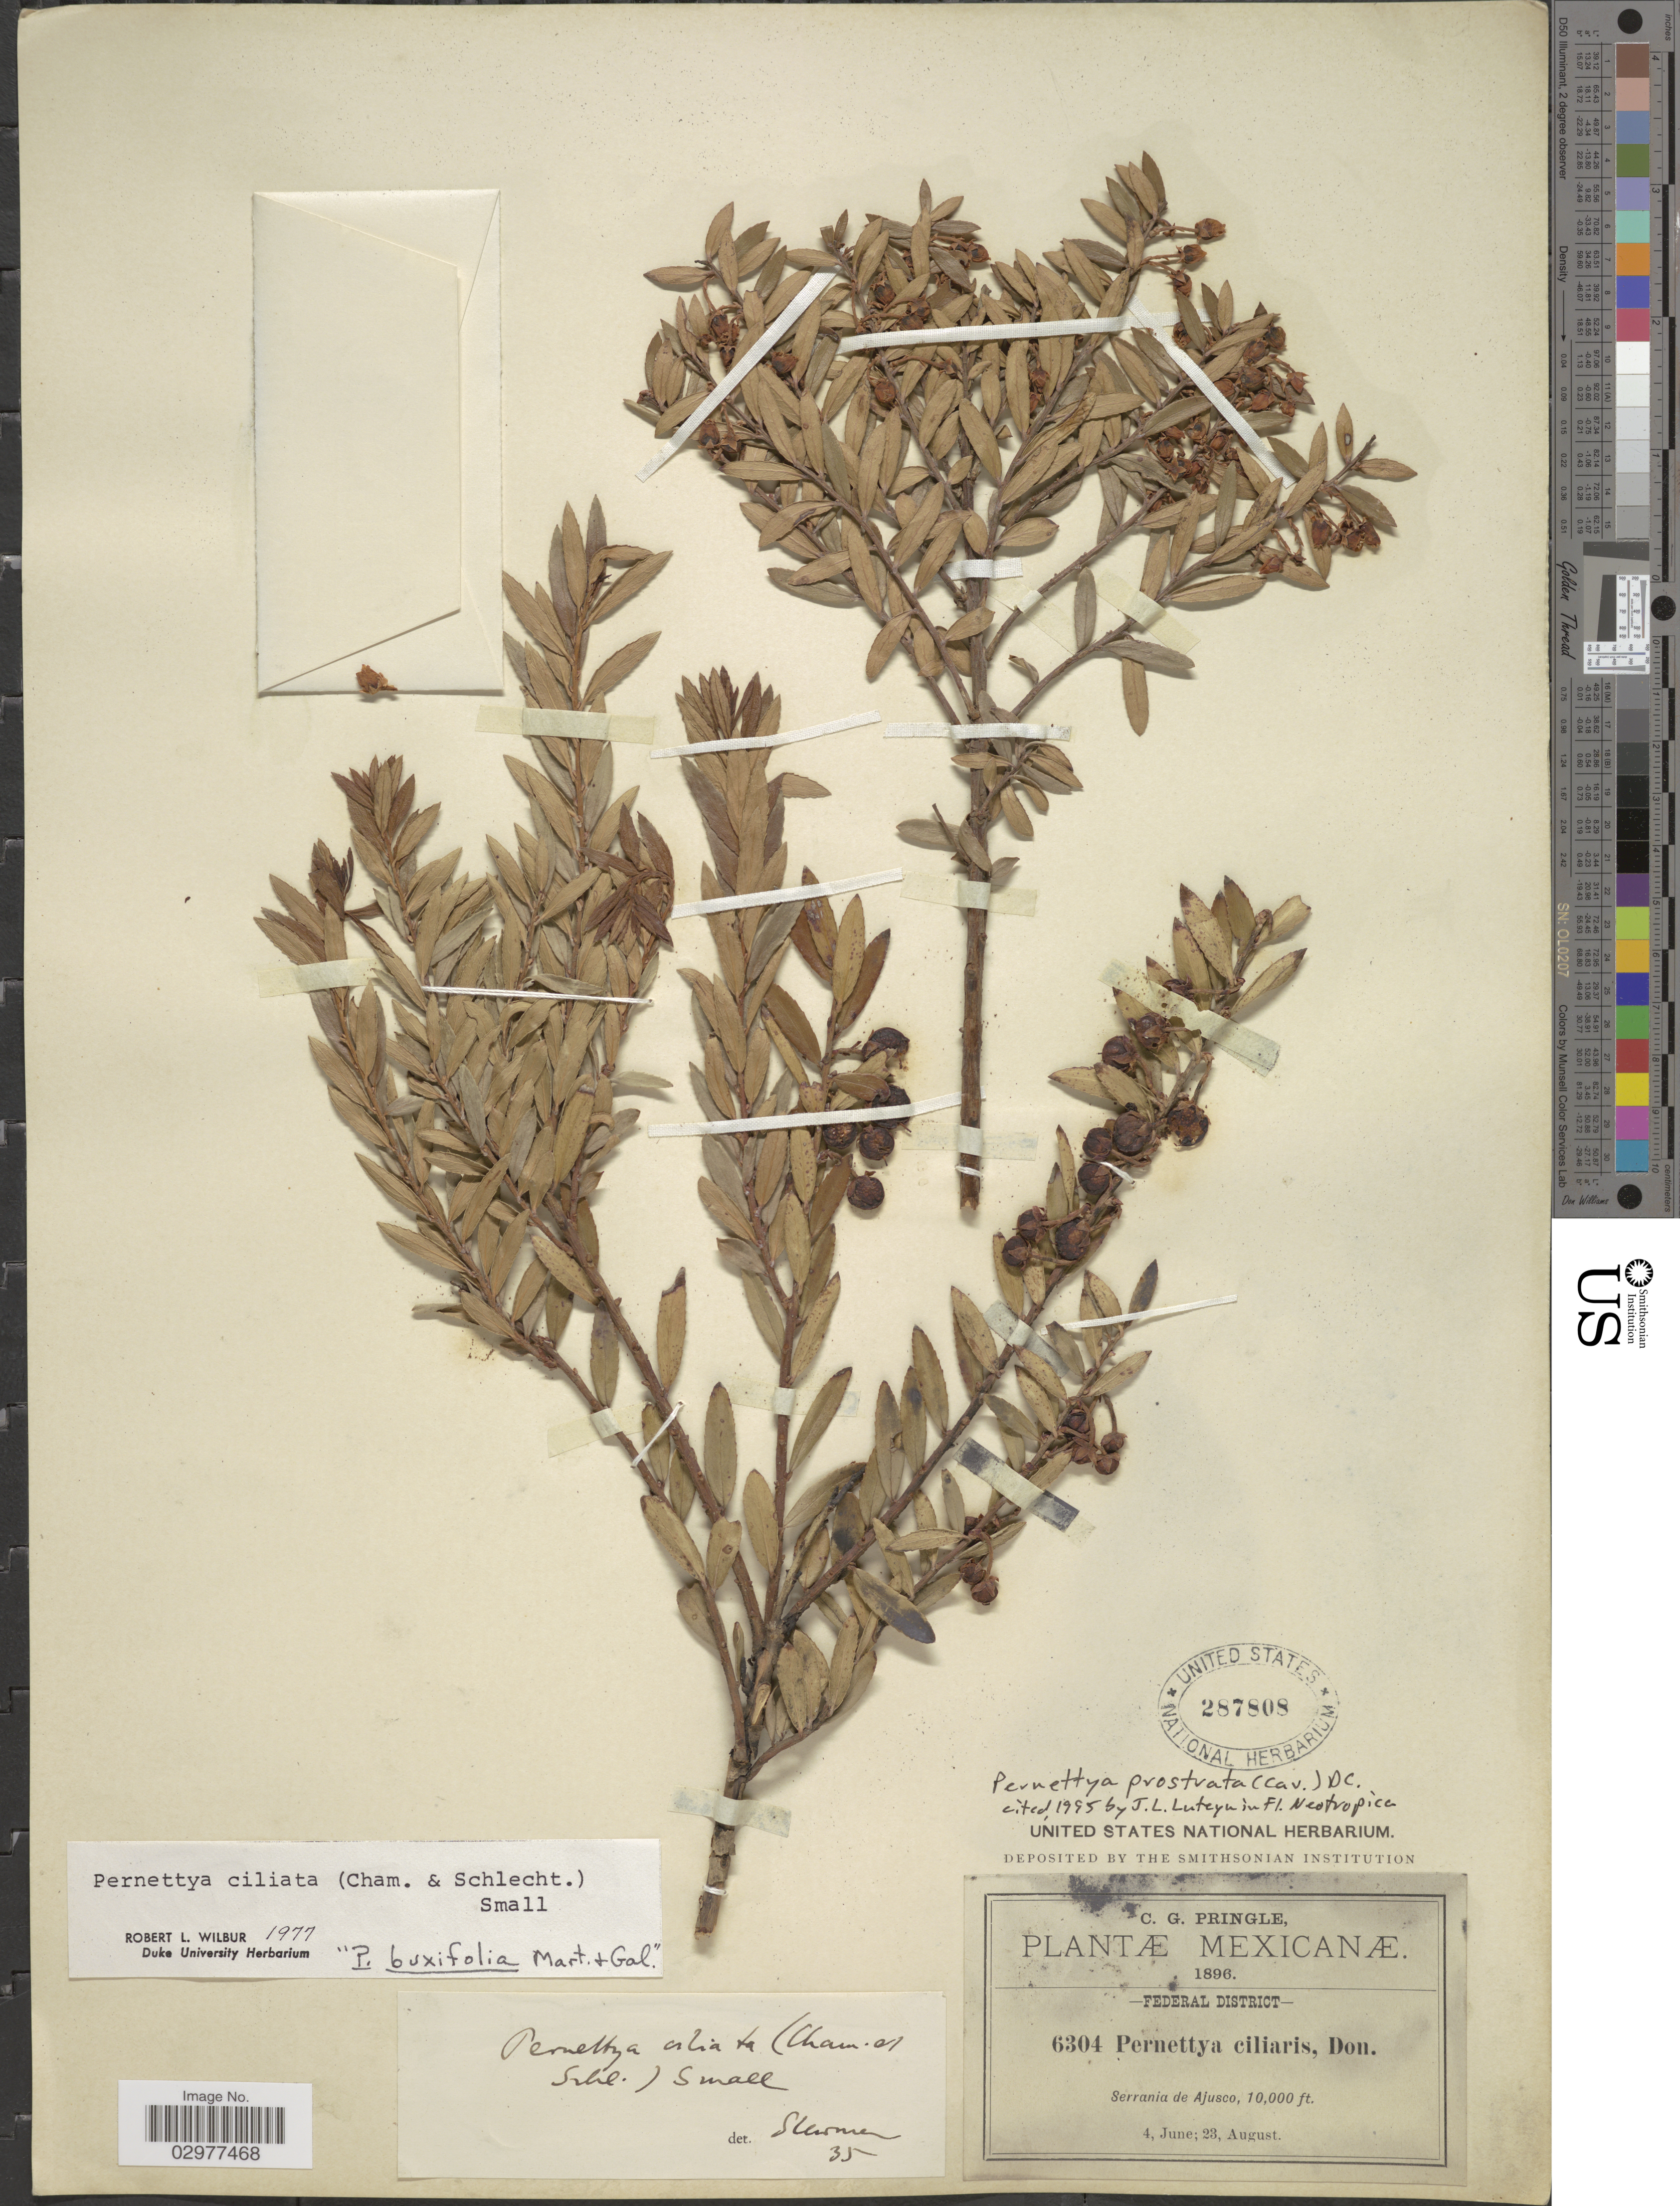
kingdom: Plantae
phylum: Tracheophyta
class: Magnoliopsida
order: Ericales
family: Ericaceae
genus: Pernettya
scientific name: Pernettya prostrata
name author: (Cav.) DC.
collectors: C. G. Pringle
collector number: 6304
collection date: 1896-06-04/1896-08-23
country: Mexico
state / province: Distrito Federal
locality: Federal District, Serrania de Ajusco.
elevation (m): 3048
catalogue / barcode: US 287808